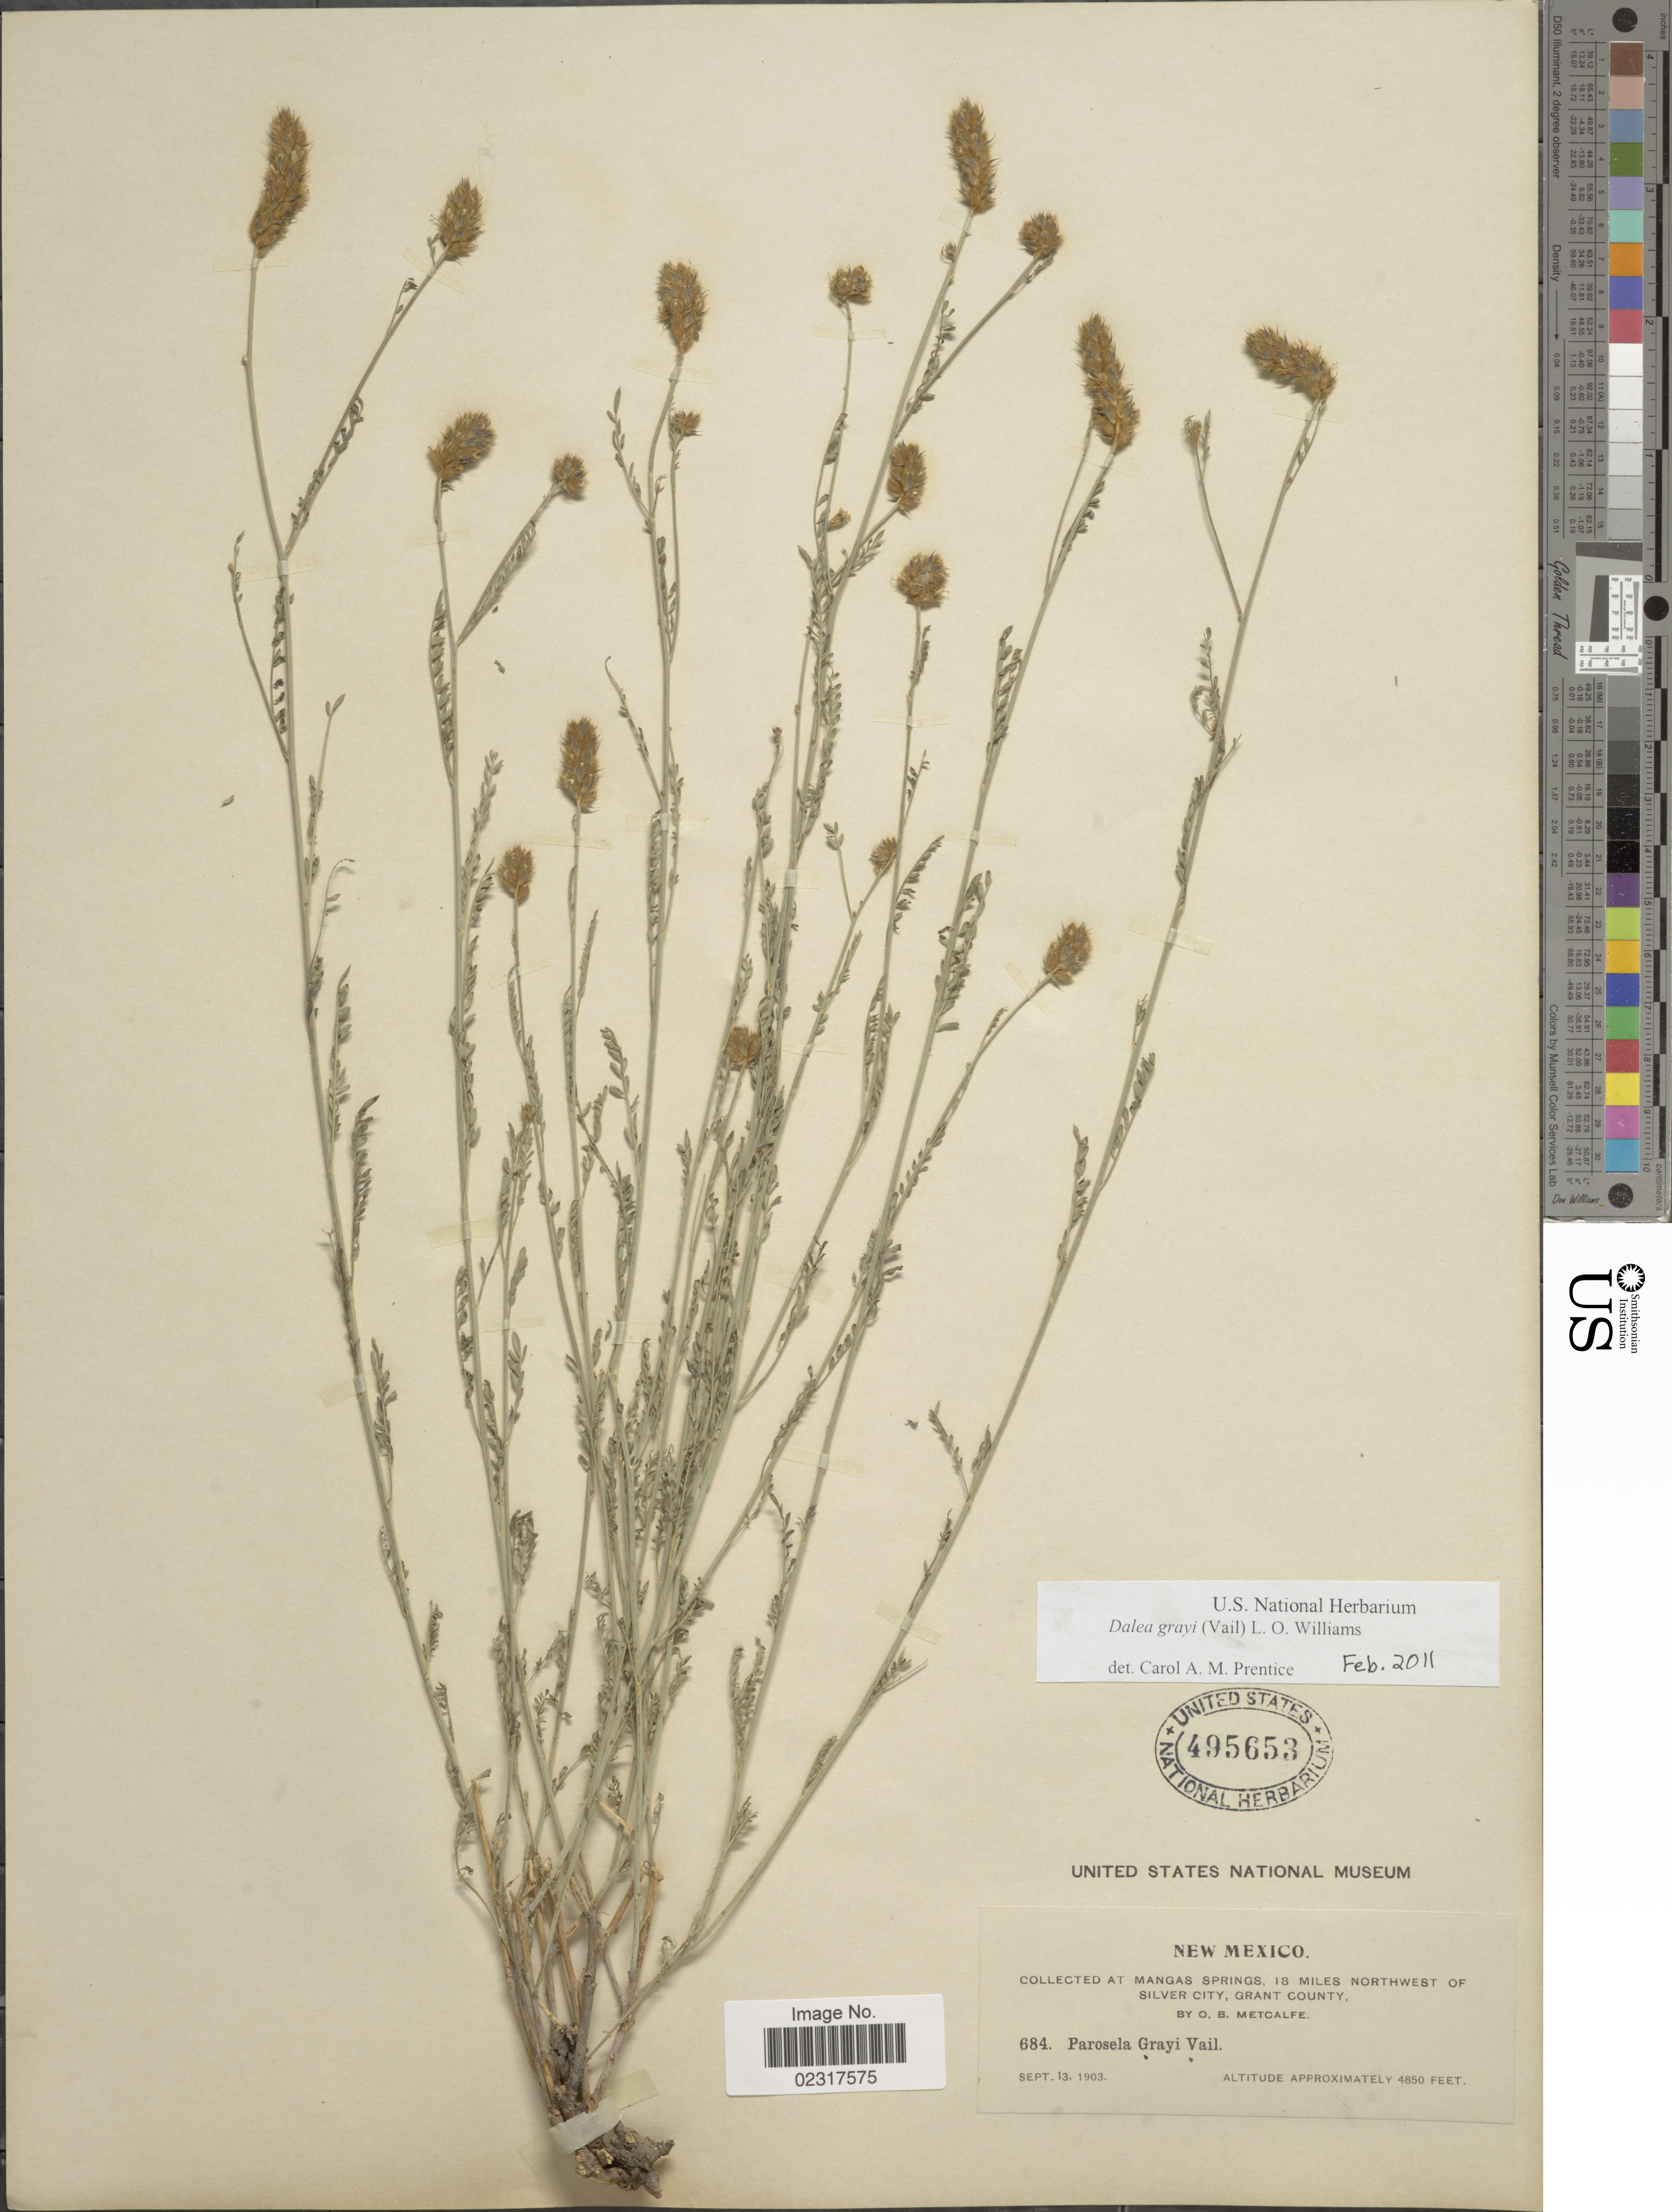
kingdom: Plantae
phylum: Tracheophyta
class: Magnoliopsida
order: Fabales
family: Fabaceae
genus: Dalea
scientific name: Dalea grayi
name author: (Vail) L.O. Williams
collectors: O. B. Metcalfe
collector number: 684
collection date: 1903-09-13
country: United States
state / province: New Mexico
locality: Mangas Springs, 18 miles northwest of Silver City, Grant County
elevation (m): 1478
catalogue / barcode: US 495653